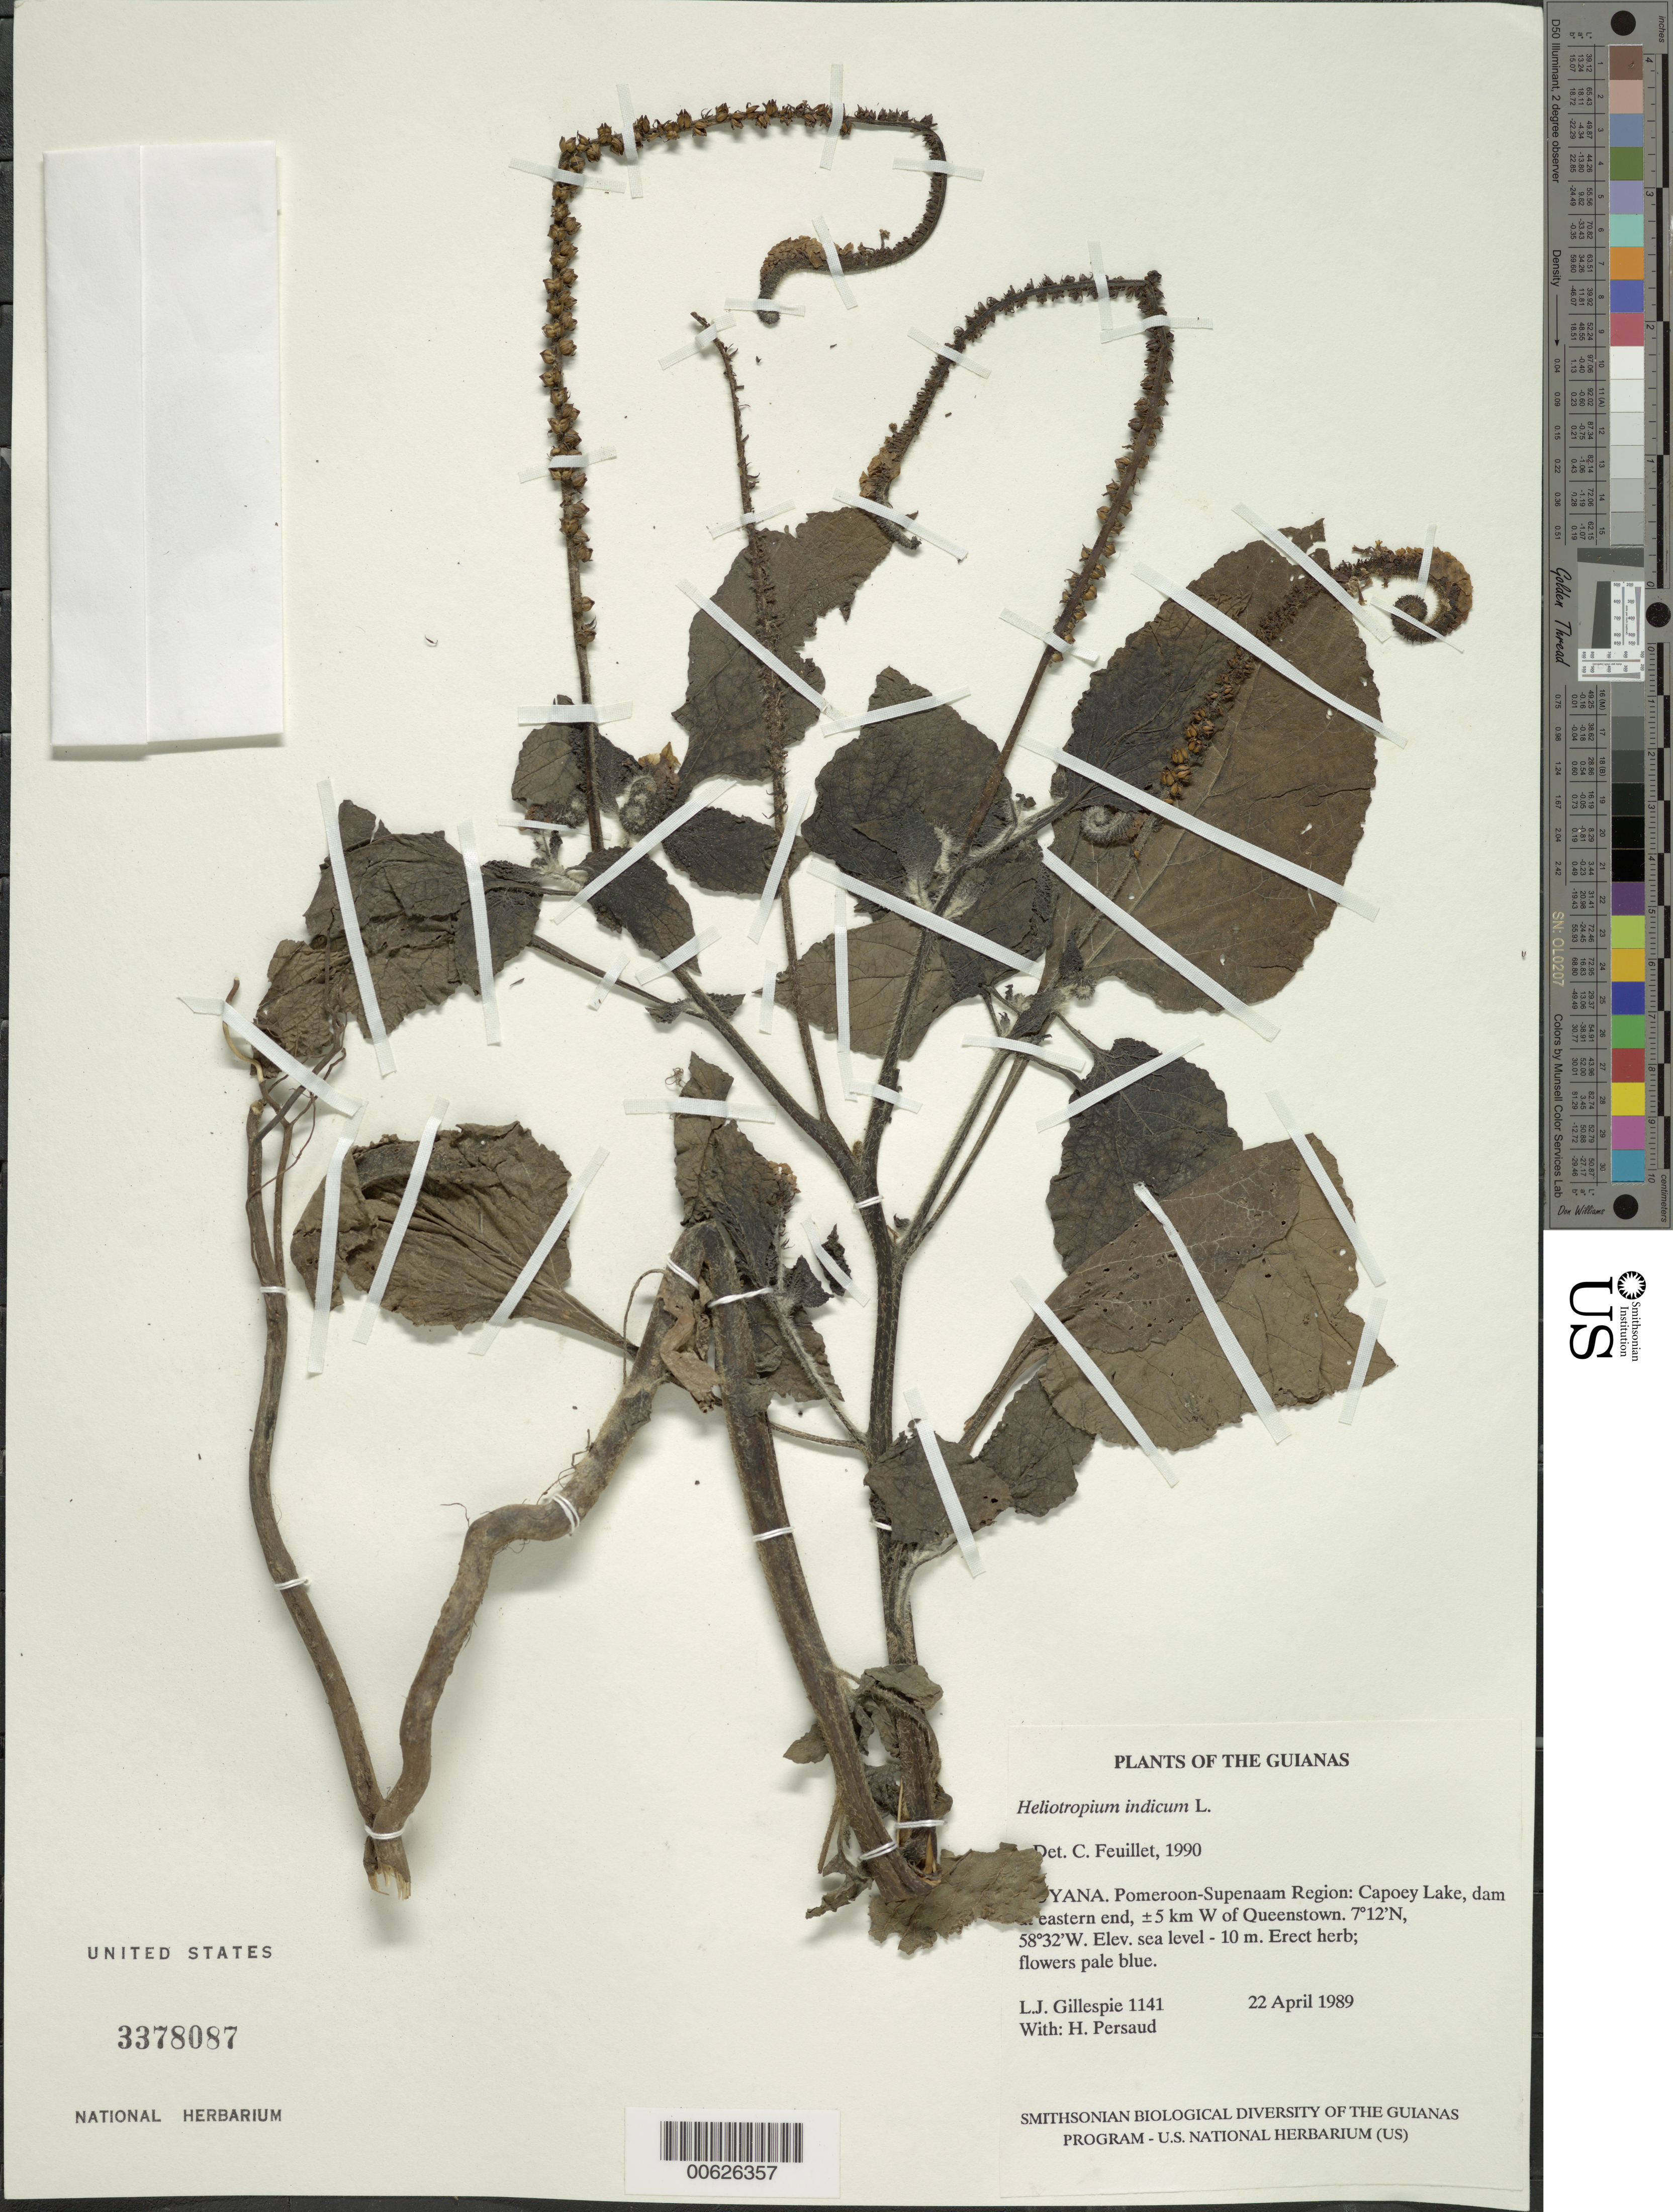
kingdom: Plantae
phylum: Tracheophyta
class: Magnoliopsida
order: Boraginales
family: Heliotropiaceae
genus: Heliotropium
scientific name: Heliotropium polyphyllum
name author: Lehm.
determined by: Feuillet, C.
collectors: L. J. Gillespie & H. Persaud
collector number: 1141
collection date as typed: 22 April 1989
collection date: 1989-04-22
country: Guyana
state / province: Pomeroon-Supenaam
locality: Capoey Lake, dam at eastern end, ±5 km W of Queenstown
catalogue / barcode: US 3378087